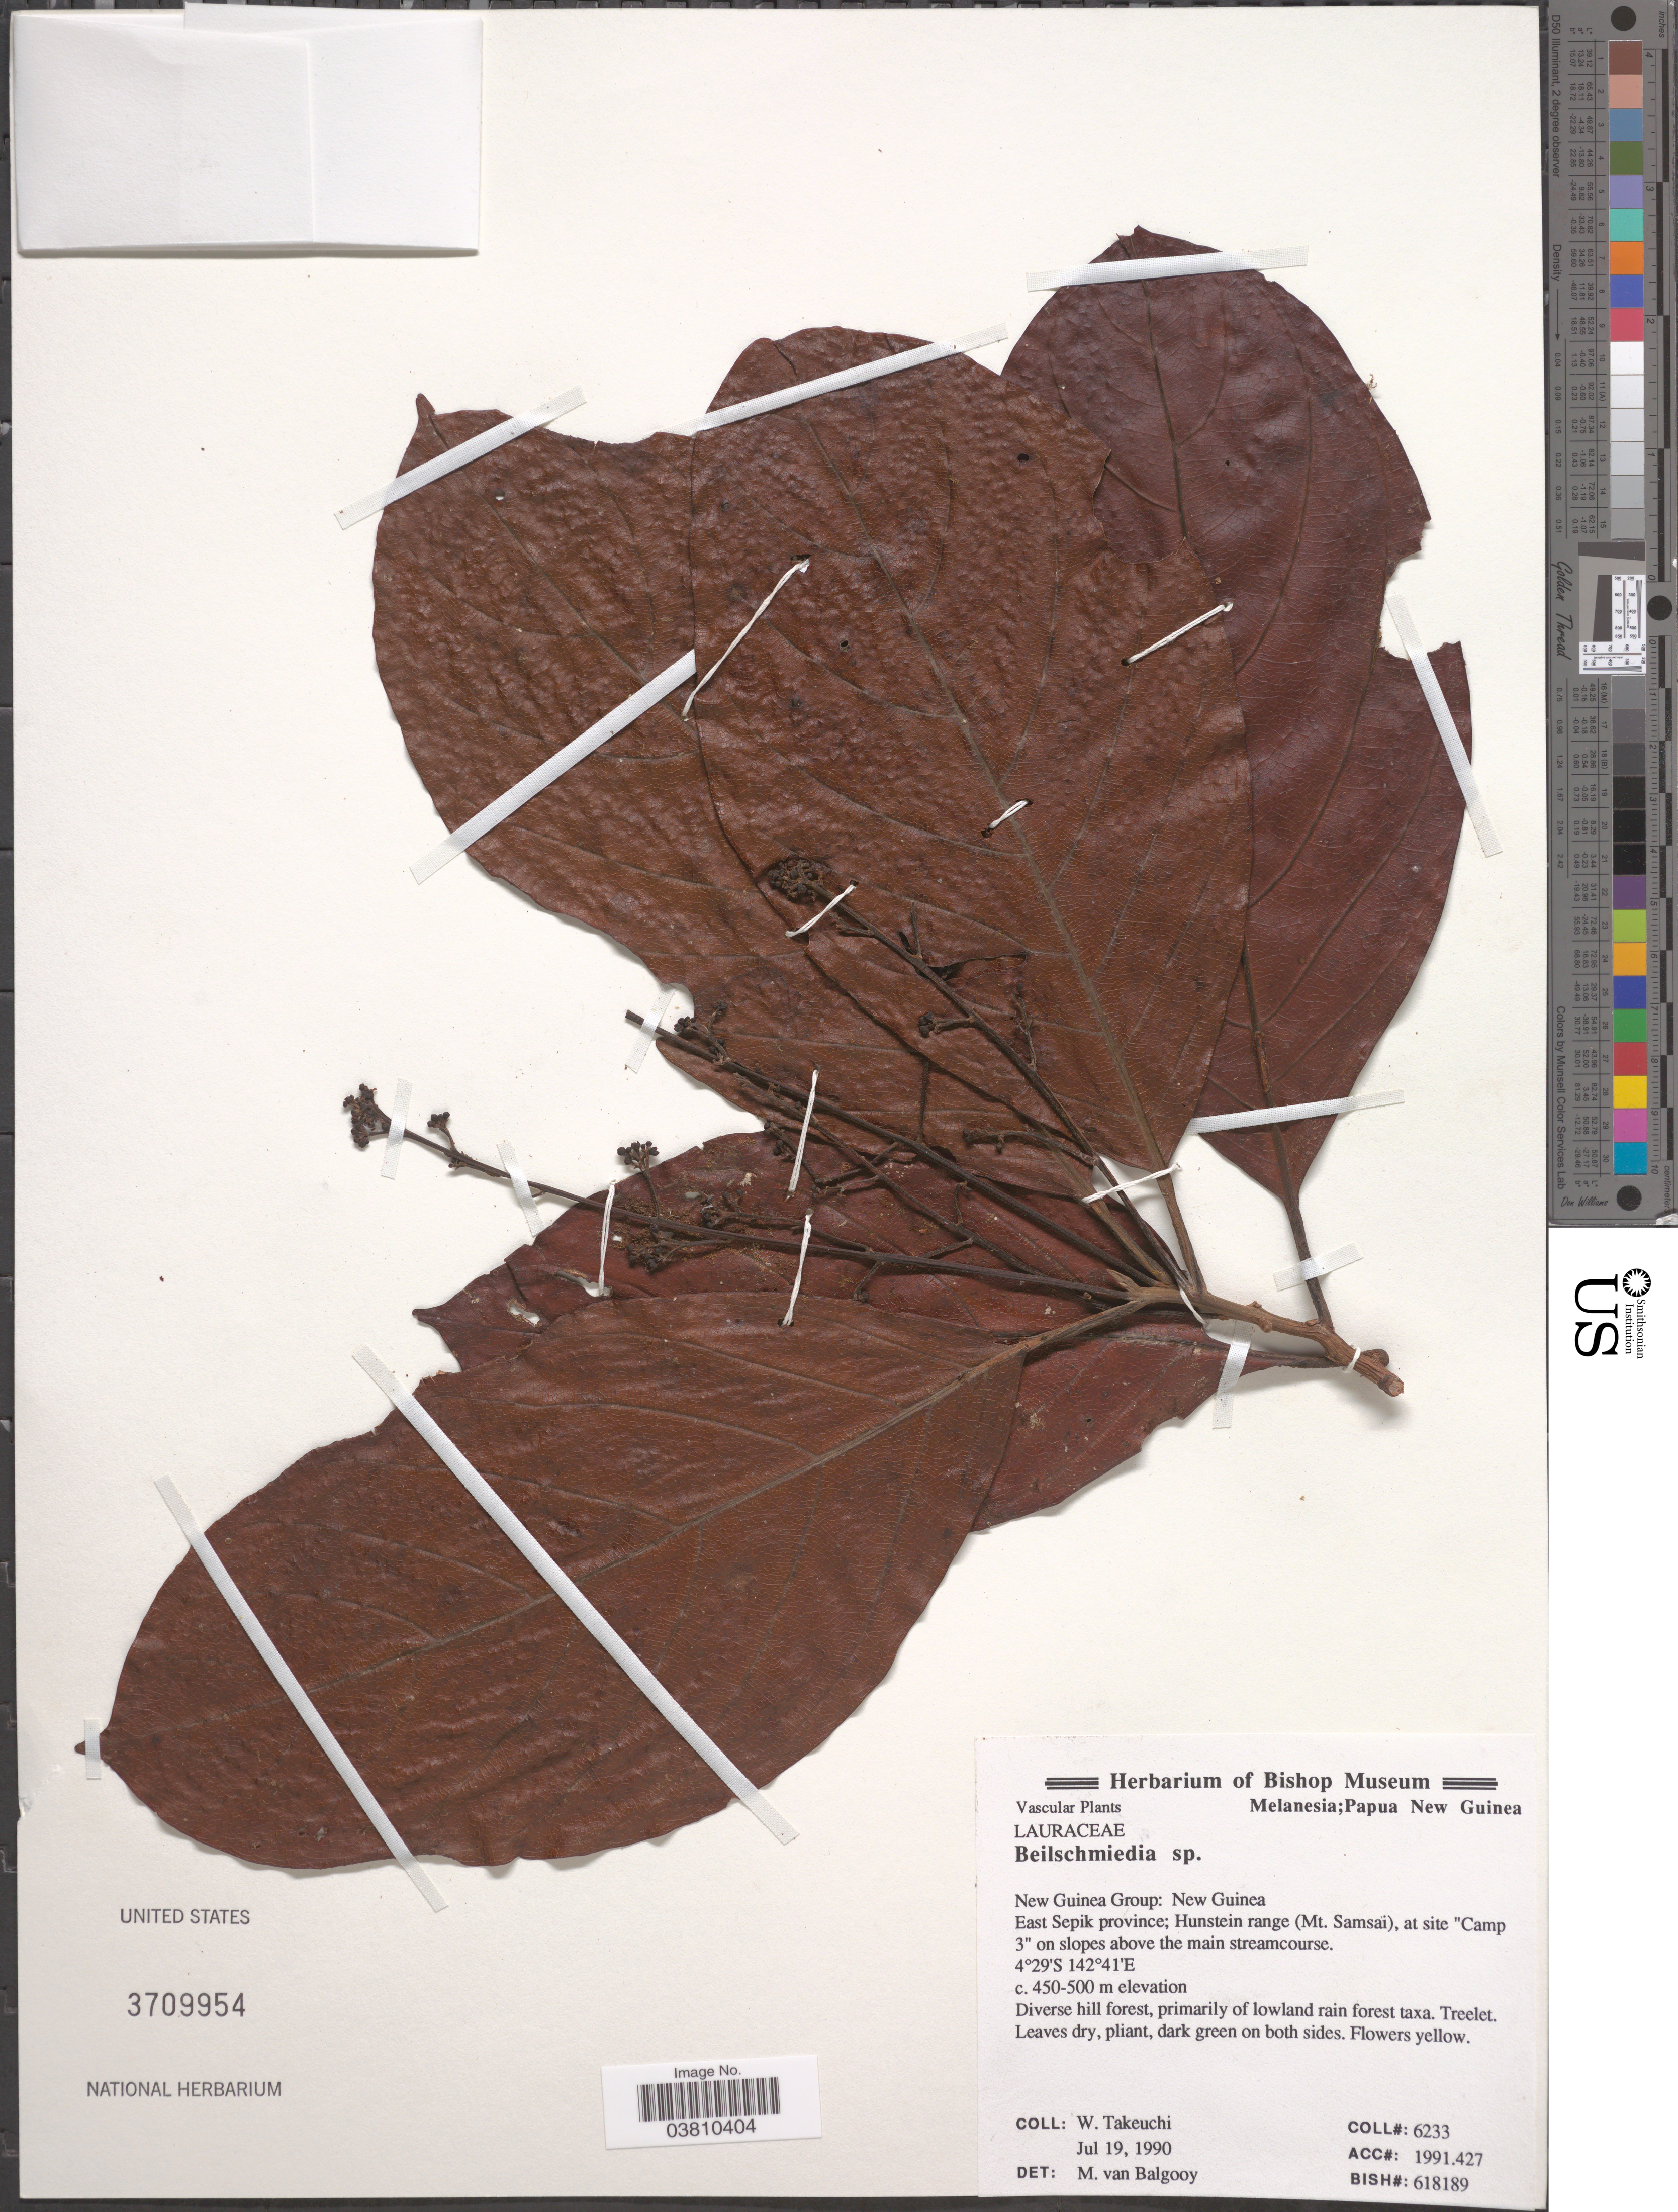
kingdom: Plantae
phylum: Tracheophyta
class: Magnoliopsida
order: Laurales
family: Lauraceae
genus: Beilschmiedia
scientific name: Beilschmiedia sp.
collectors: W. Takeuchi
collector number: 6233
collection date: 1990-07-19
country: Papua New Guinea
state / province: East Sepik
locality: New Guinea Group: New Guinea. Hunstein range (Mt. Samsaï), at site 'Camp 3' on slopes above the main streamcourse.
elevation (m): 450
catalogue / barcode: US 3709954